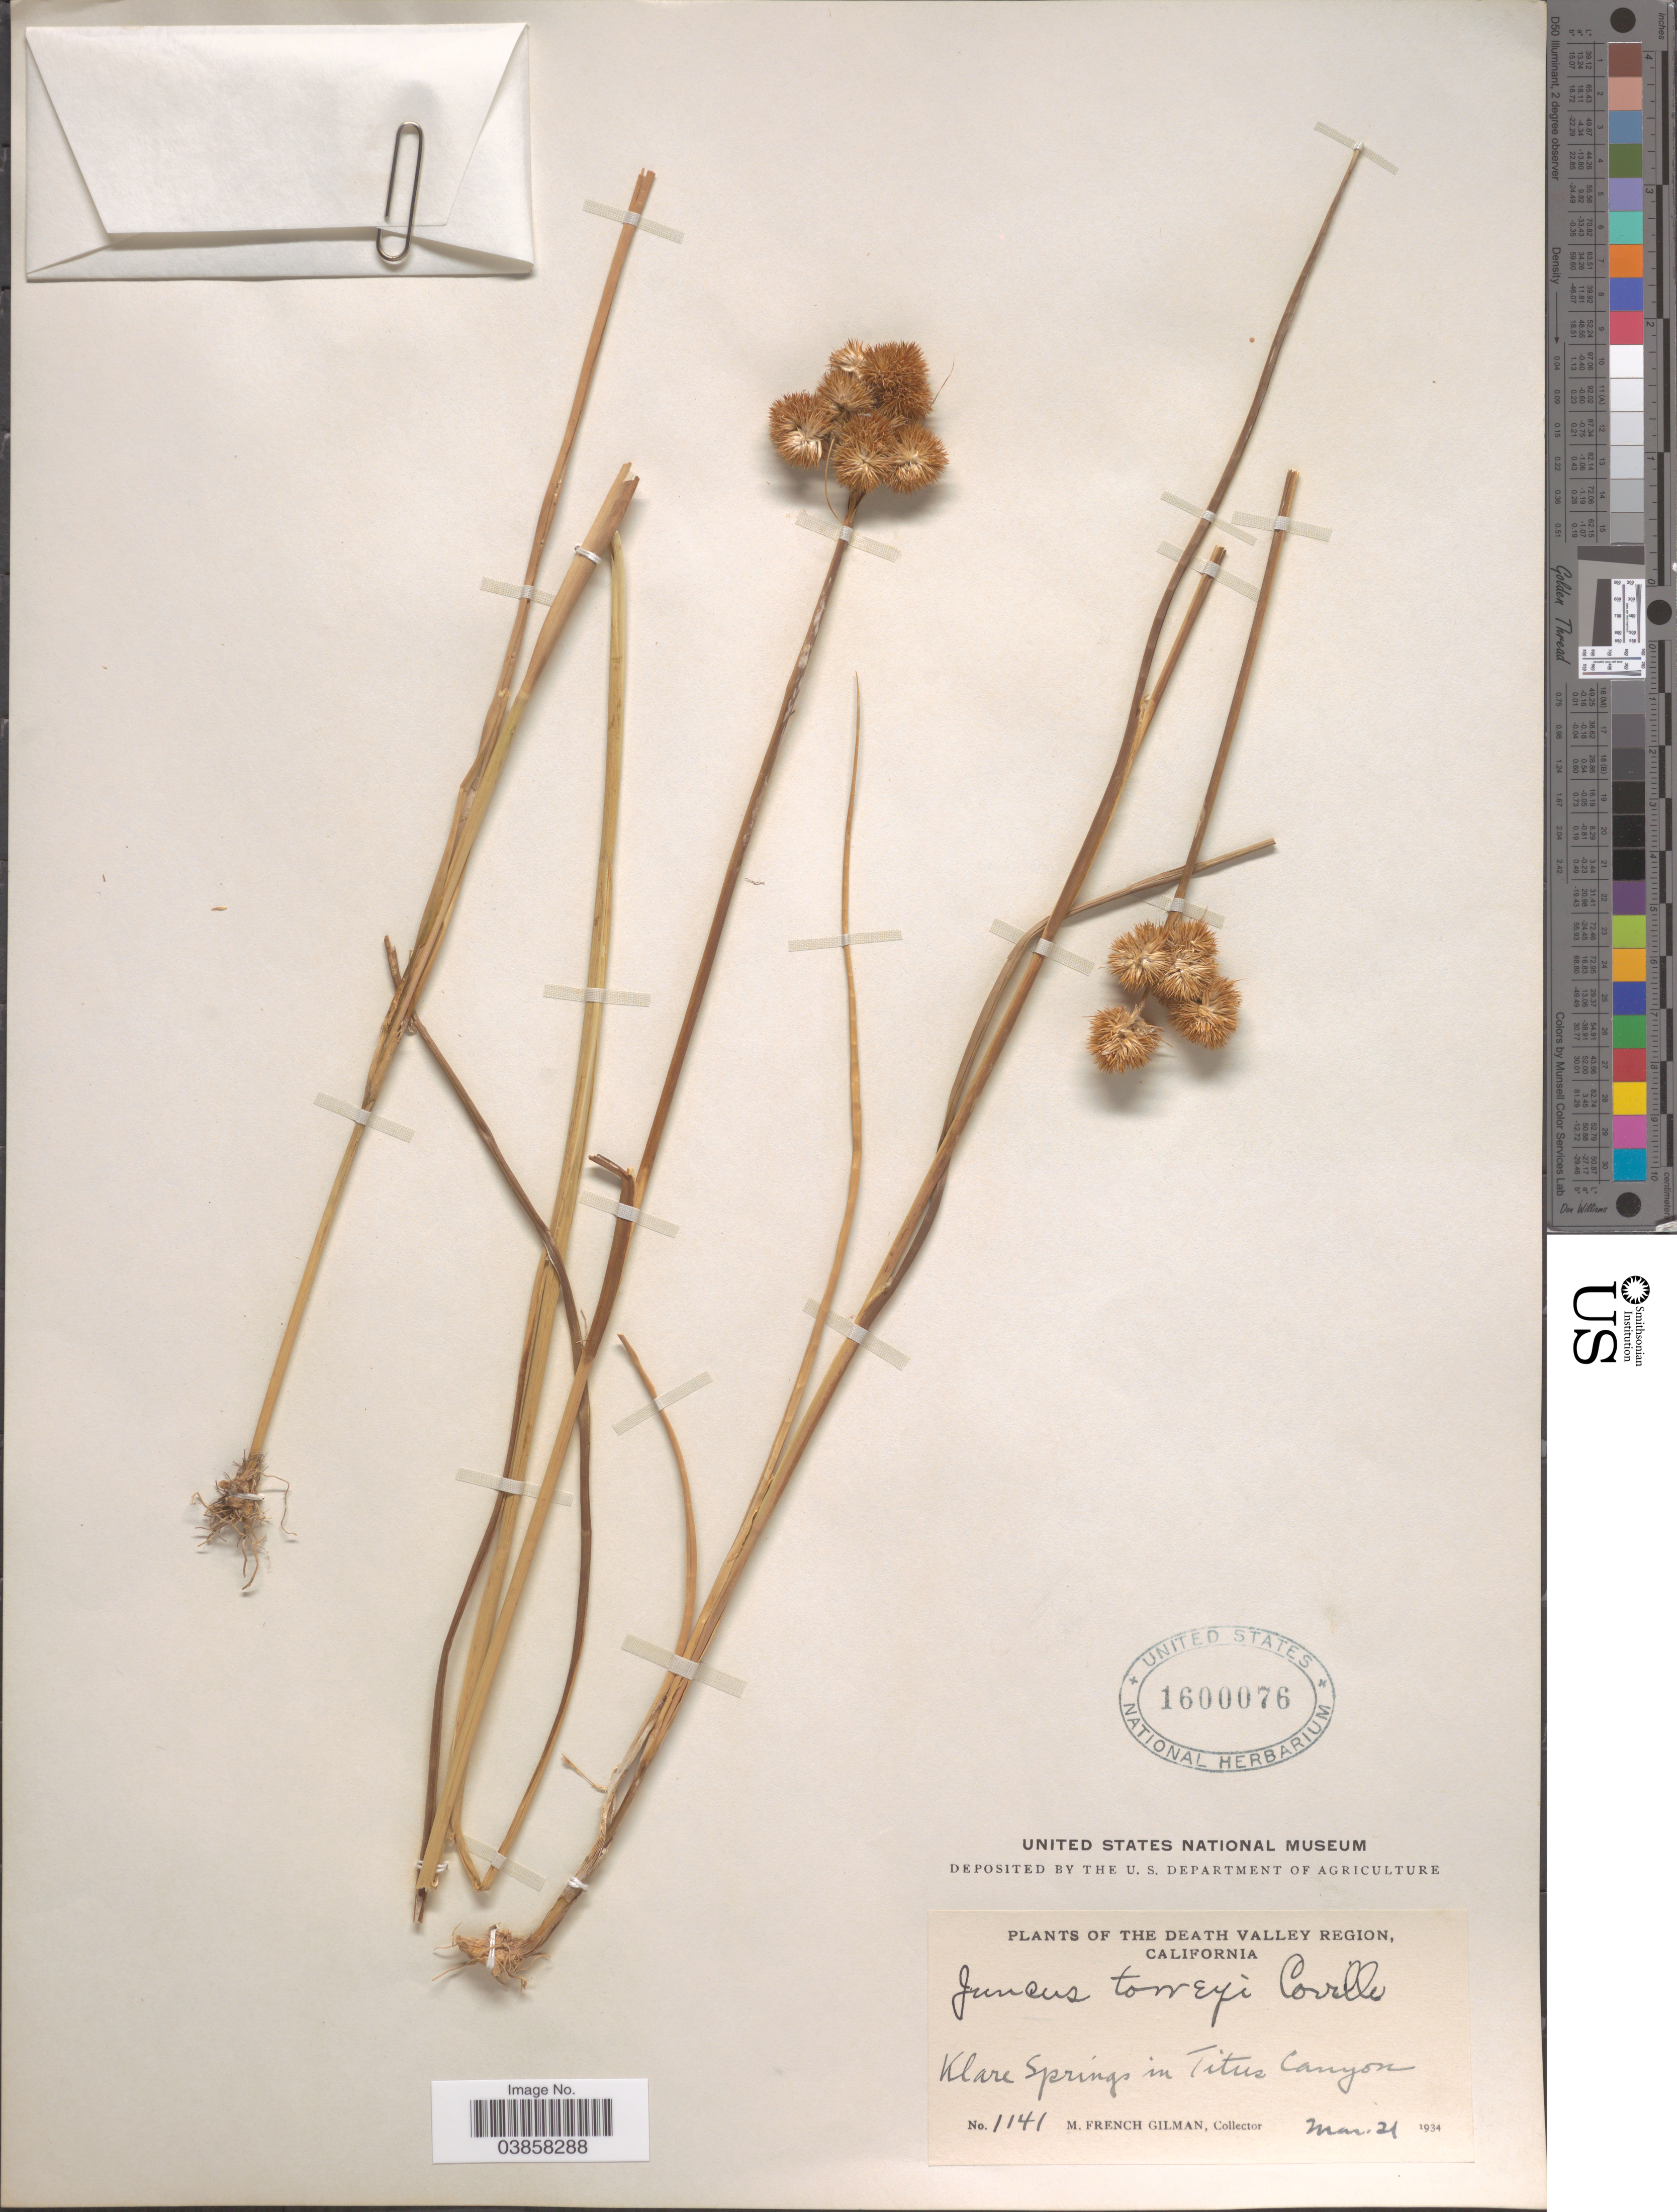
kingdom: Plantae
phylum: Tracheophyta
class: Liliopsida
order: Poales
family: Juncaceae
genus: Juncus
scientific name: Juncus torreyi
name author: Coville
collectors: M. F. Gilman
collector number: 1141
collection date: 1934-03-21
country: United States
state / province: California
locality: Death Valley Region. Klare Springs in Titus Canyon.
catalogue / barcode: US 1600076